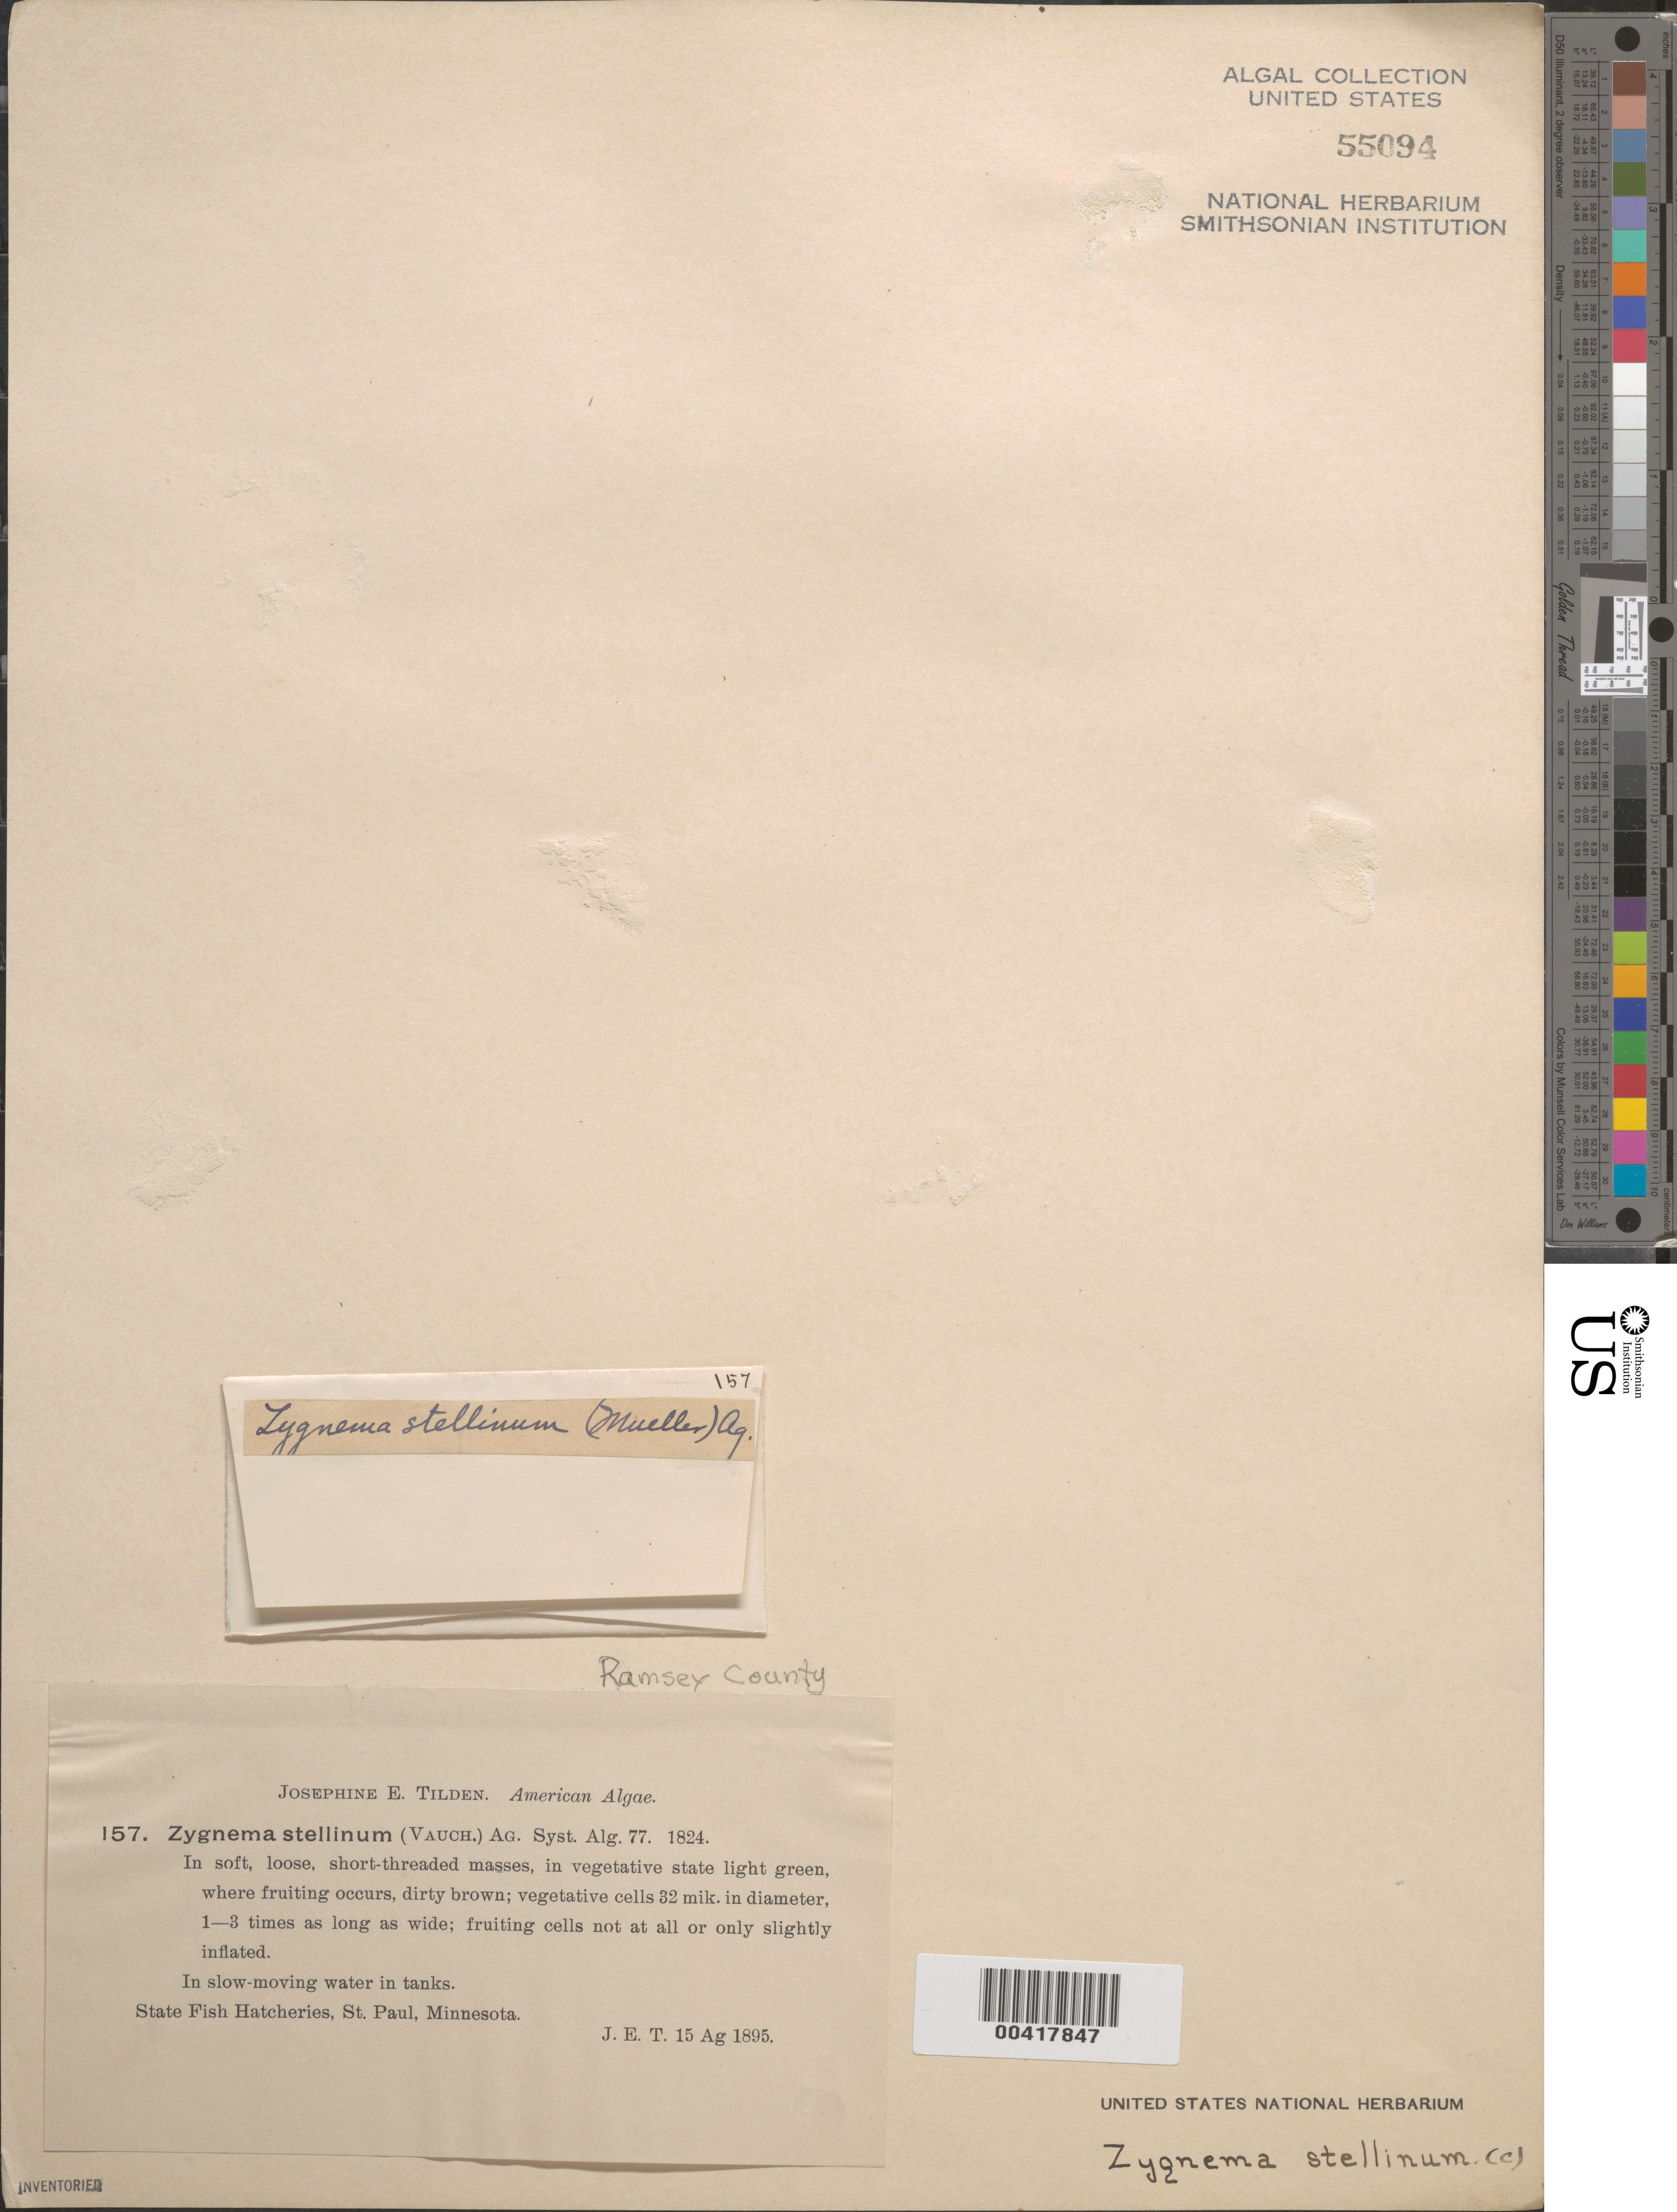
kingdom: Plantae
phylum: Charophyta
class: Zygnematophyceae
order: Zygnematales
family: Zygnemataceae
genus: Zygnema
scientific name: Zygnema stellinum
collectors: J. E. Tilden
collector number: JET 157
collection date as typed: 15 Aug 1895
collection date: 1895-08-15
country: United States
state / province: Minnesota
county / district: Ramsey County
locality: St. Paul, State Fish Hatcheries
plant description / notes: Tilden, American Algae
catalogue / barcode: US 55094